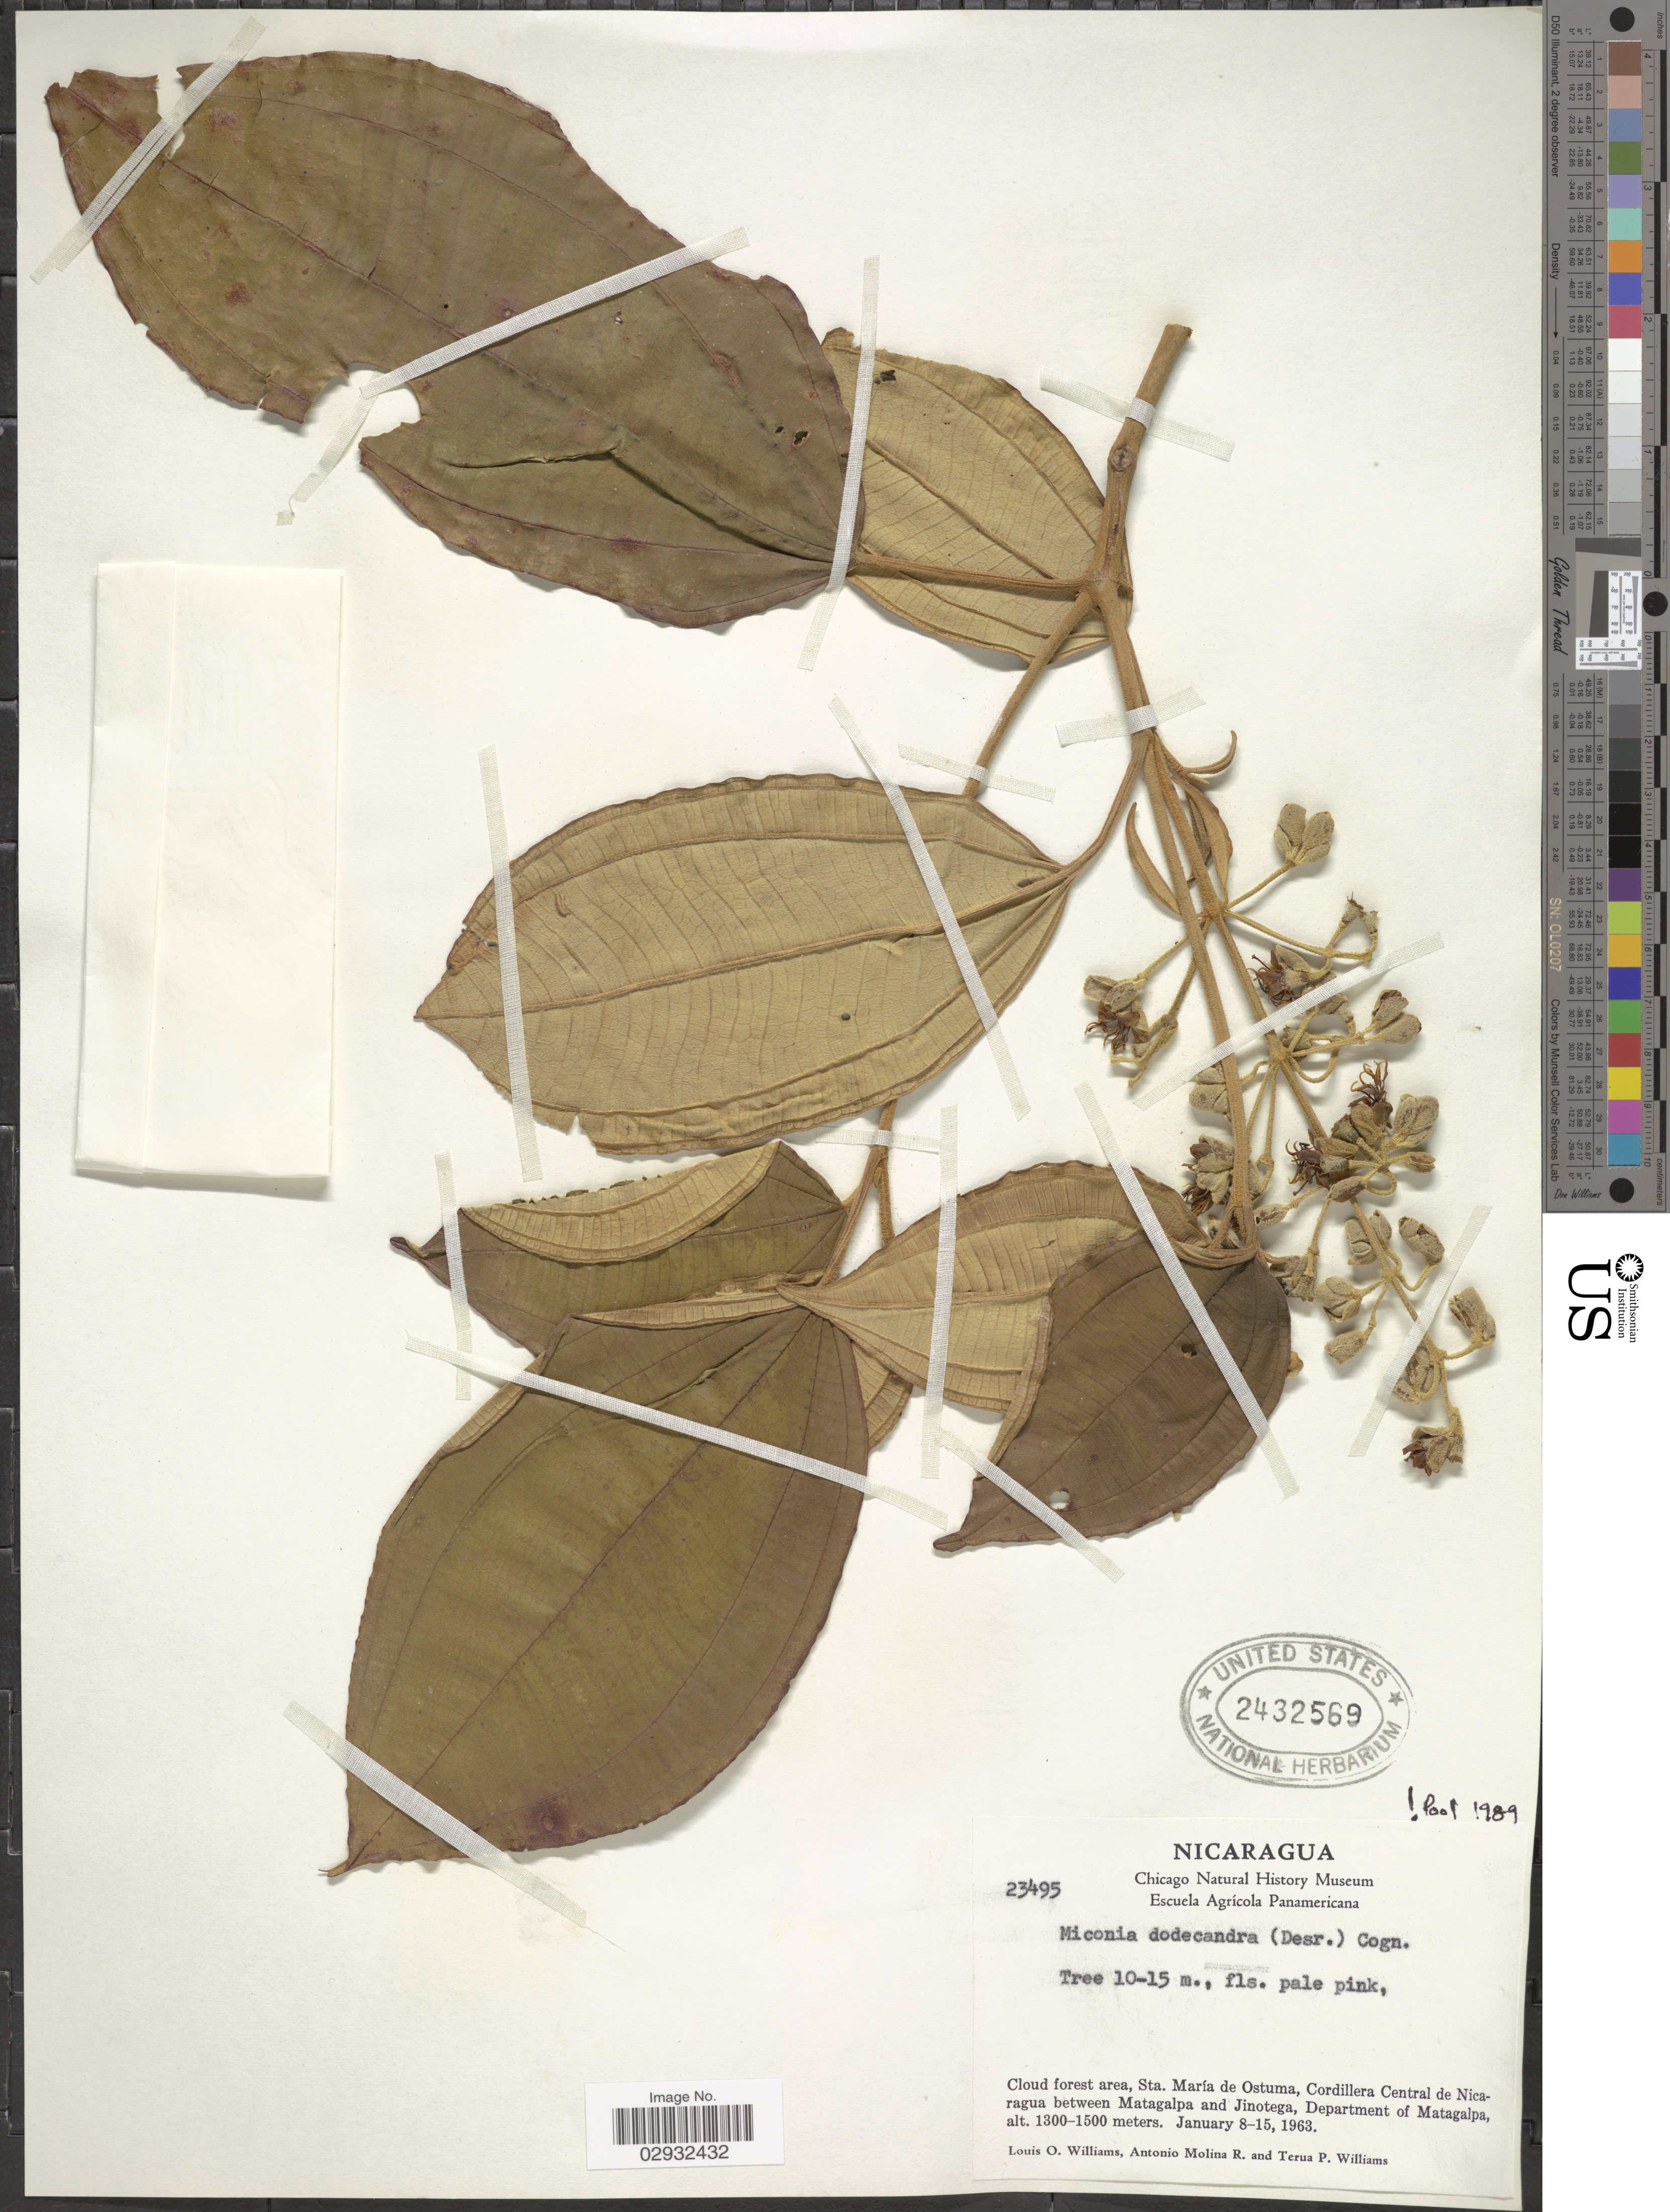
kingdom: Plantae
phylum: Tracheophyta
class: Magnoliopsida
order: Myrtales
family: Melastomataceae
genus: Miconia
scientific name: Miconia dodecandra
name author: Cogn.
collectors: L. O. Williams, A. Molina R. & T. Williams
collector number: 23495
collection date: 1963-01-08/1963-01-15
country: Nicaragua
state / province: Matagalpa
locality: Cloud forest area, Sta. María de Ostuma, Cordillera Central de Nicaragua between Matagalpa and Jinotega, Department of Matagalpa.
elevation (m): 1300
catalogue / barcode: US 2432569